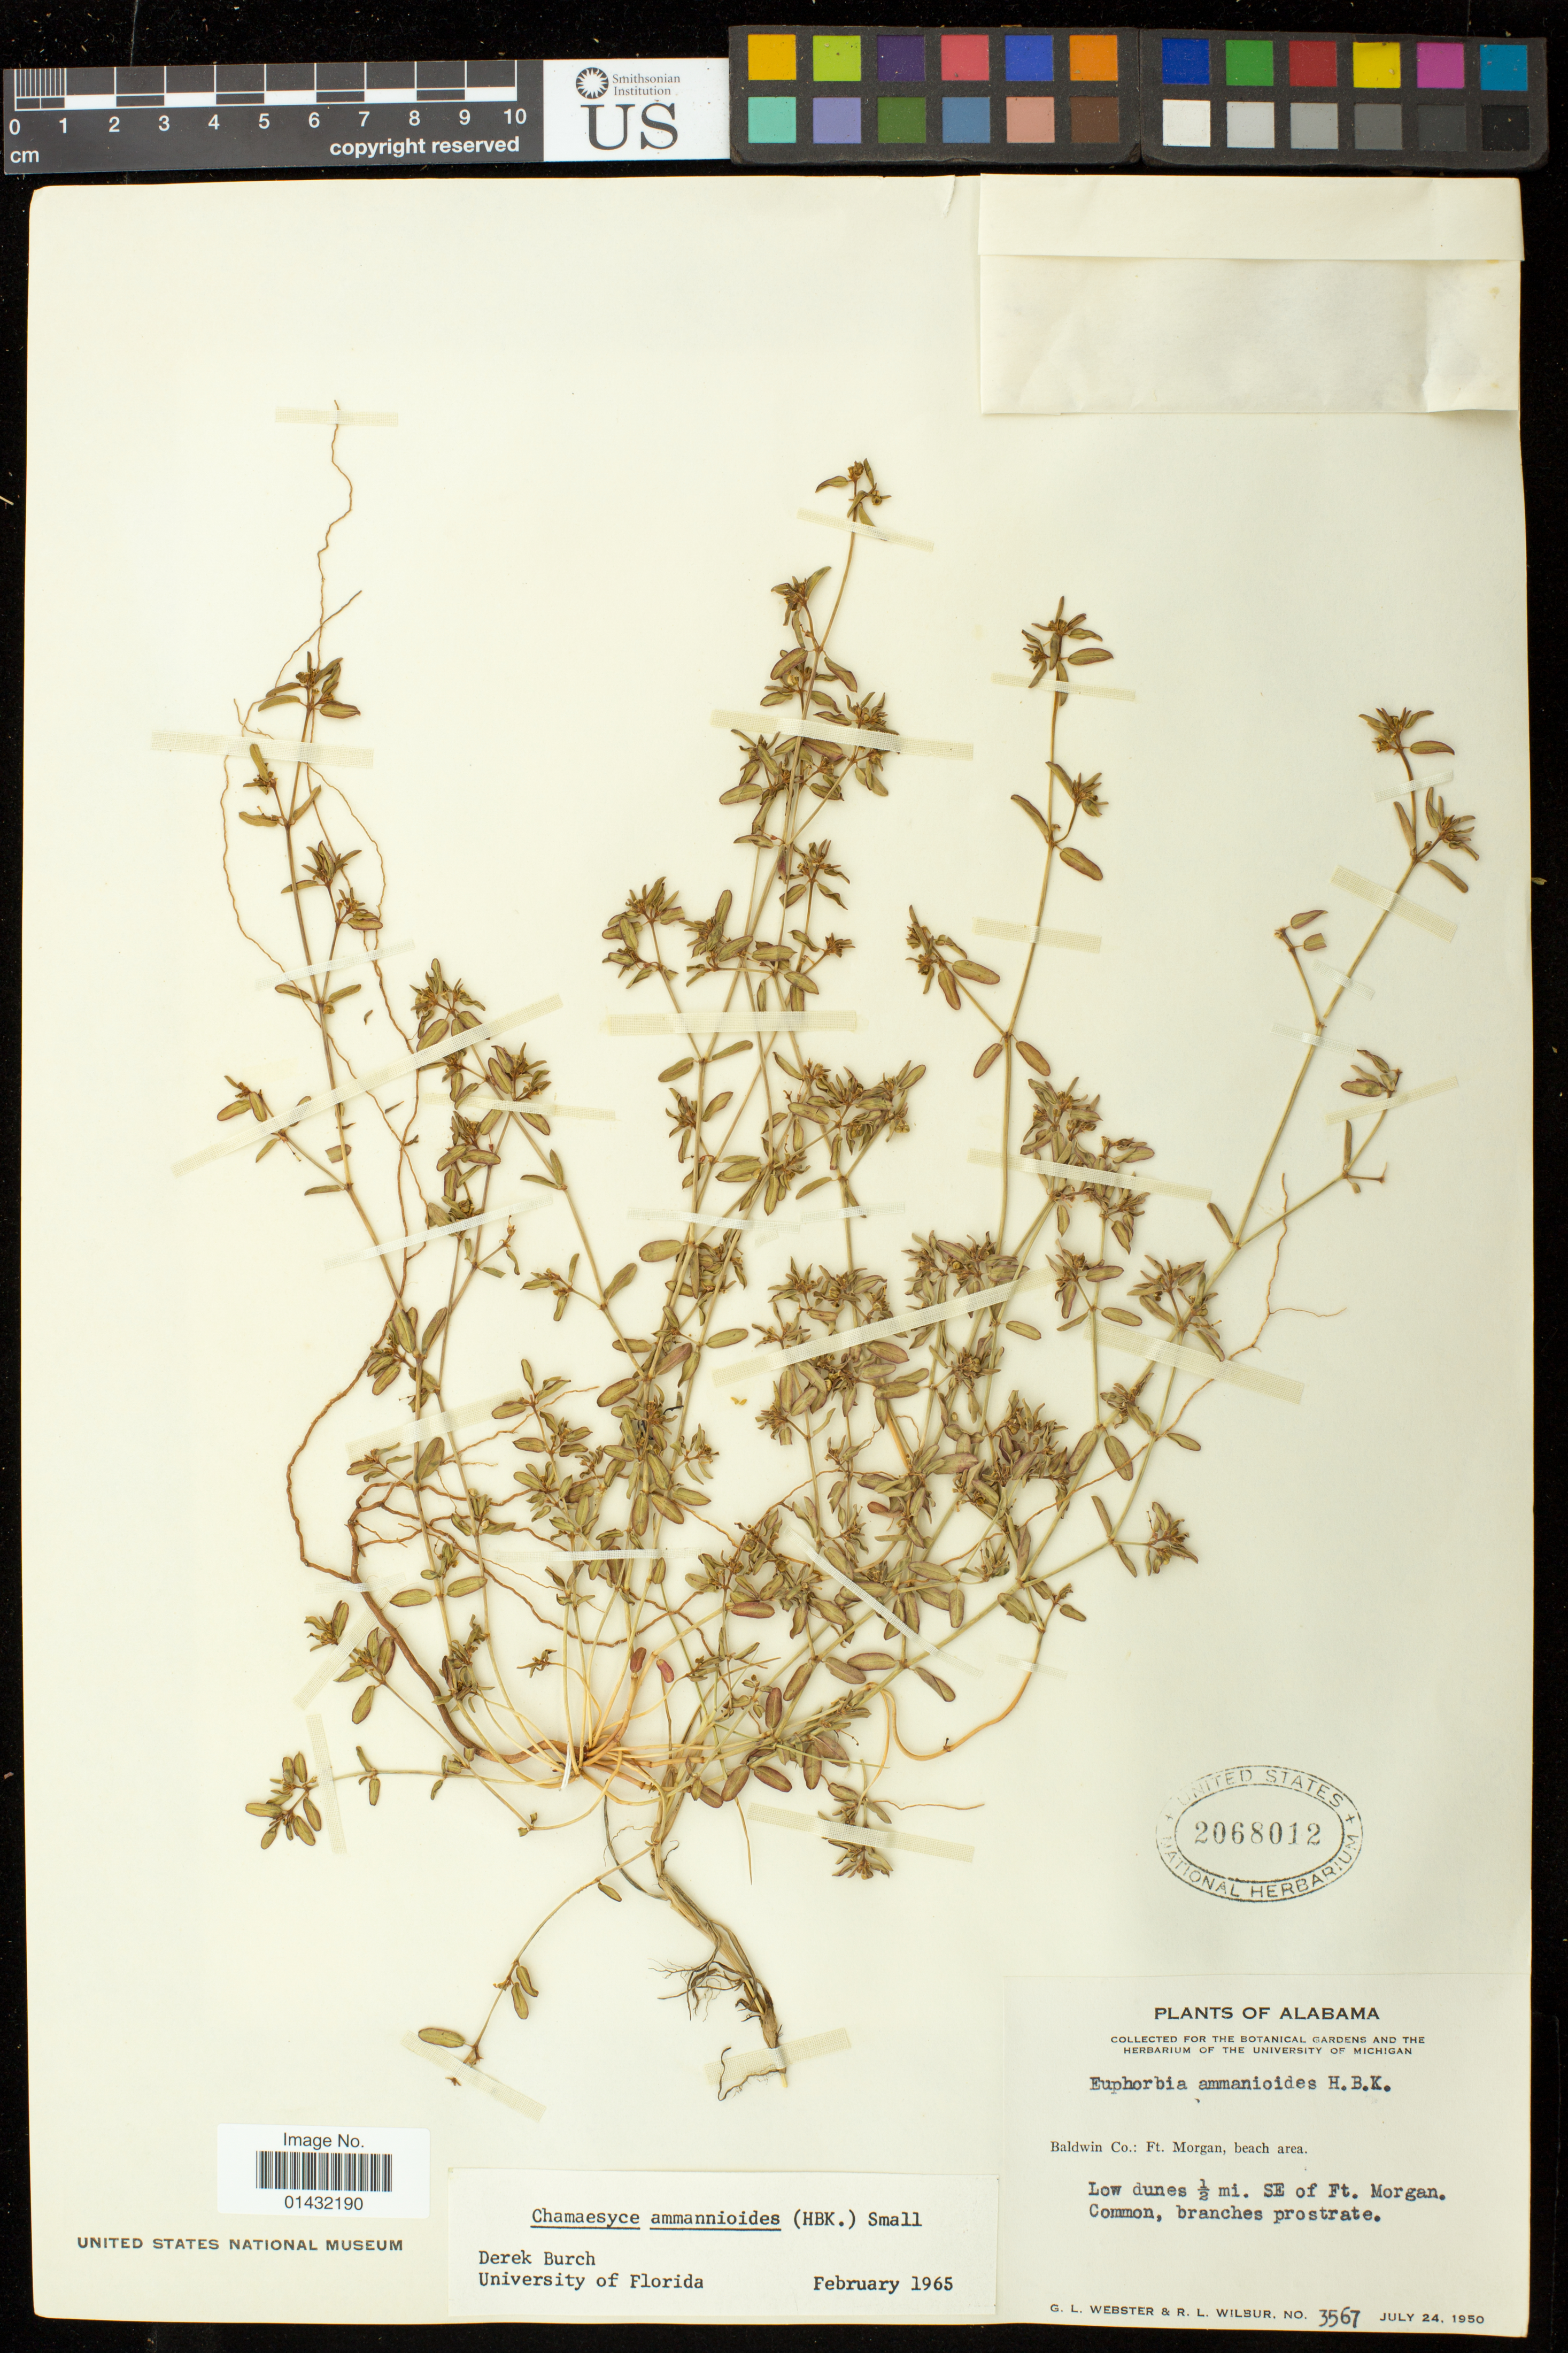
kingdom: Plantae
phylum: Tracheophyta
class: Magnoliopsida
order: Malpighiales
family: Euphorbiaceae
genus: Euphorbia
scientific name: Euphorbia bombensis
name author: Jacq.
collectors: G. L. Webster & R. L. Wilbur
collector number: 3567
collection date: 1950-07-24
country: United States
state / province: Alabama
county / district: Baldwin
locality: Low dunes 1/2 mi. SE of Ft. Morgan.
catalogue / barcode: US 2068012